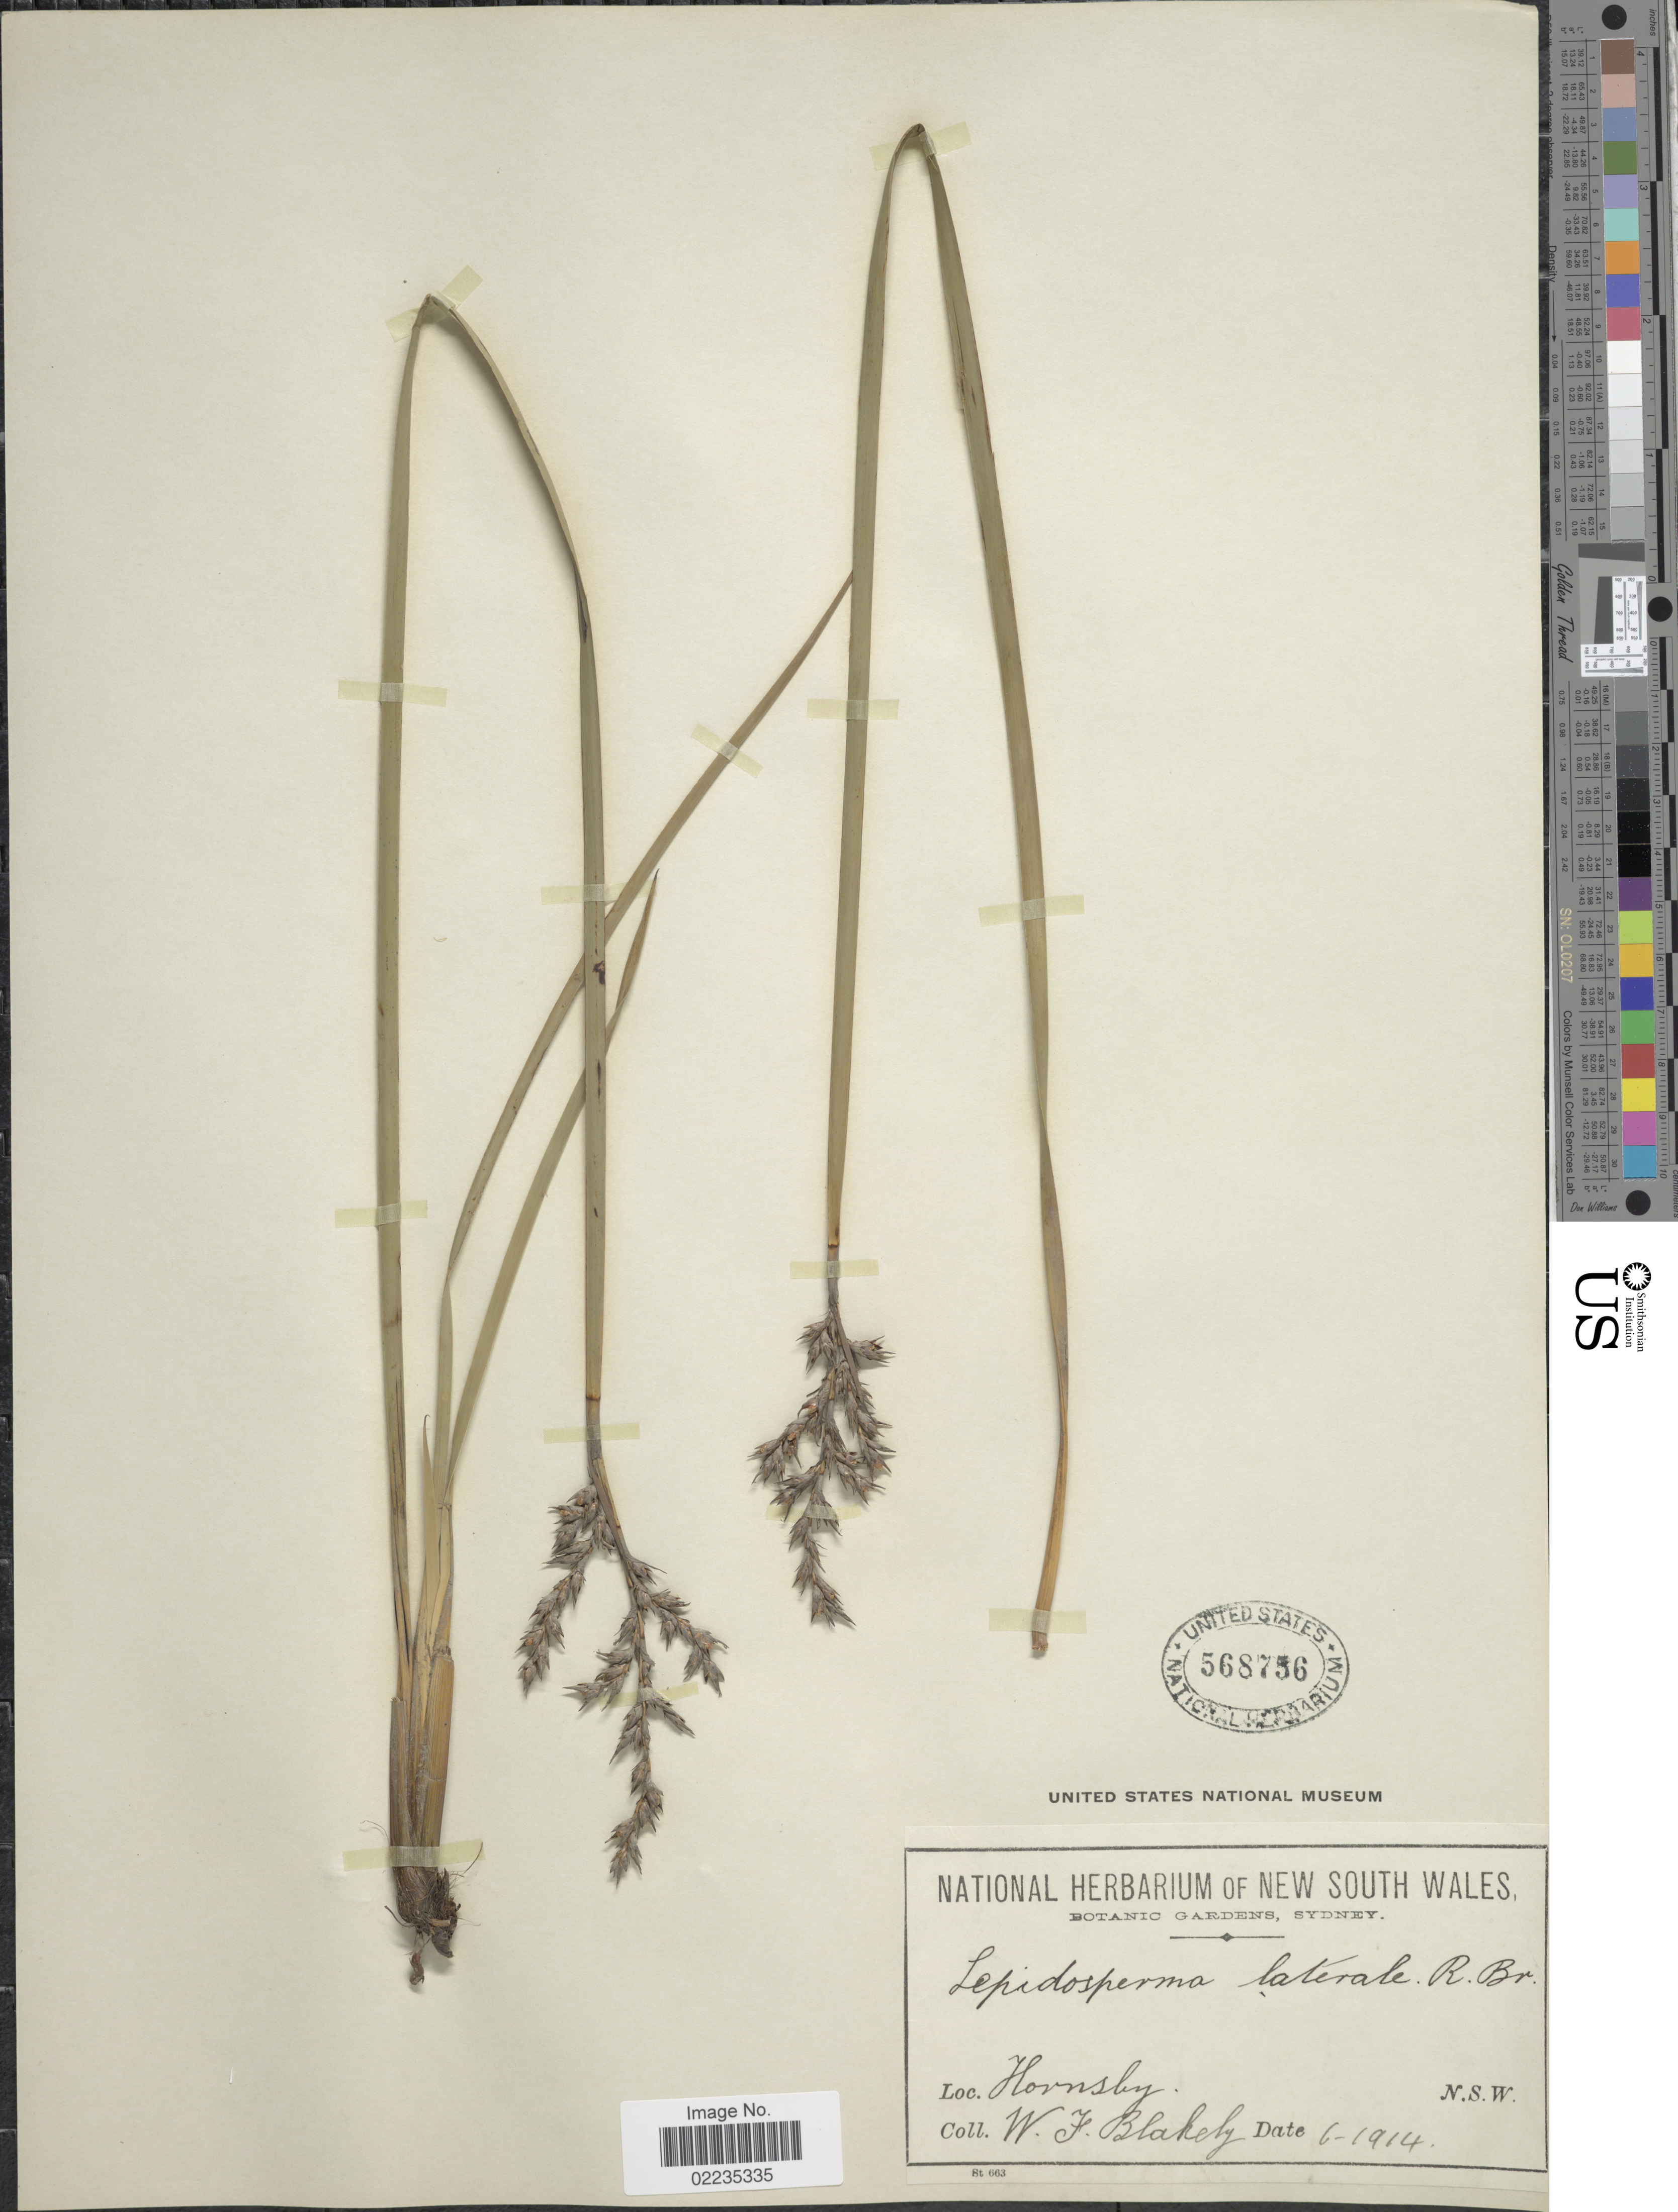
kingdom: Plantae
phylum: Tracheophyta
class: Liliopsida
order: Poales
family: Cyperaceae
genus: Lepidosperma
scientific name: Lepidosperma laterale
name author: R. Br.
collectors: W. Blakely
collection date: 1914-06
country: Australia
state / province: New South Wales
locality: Hornsby, N.S.W.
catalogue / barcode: US 568756